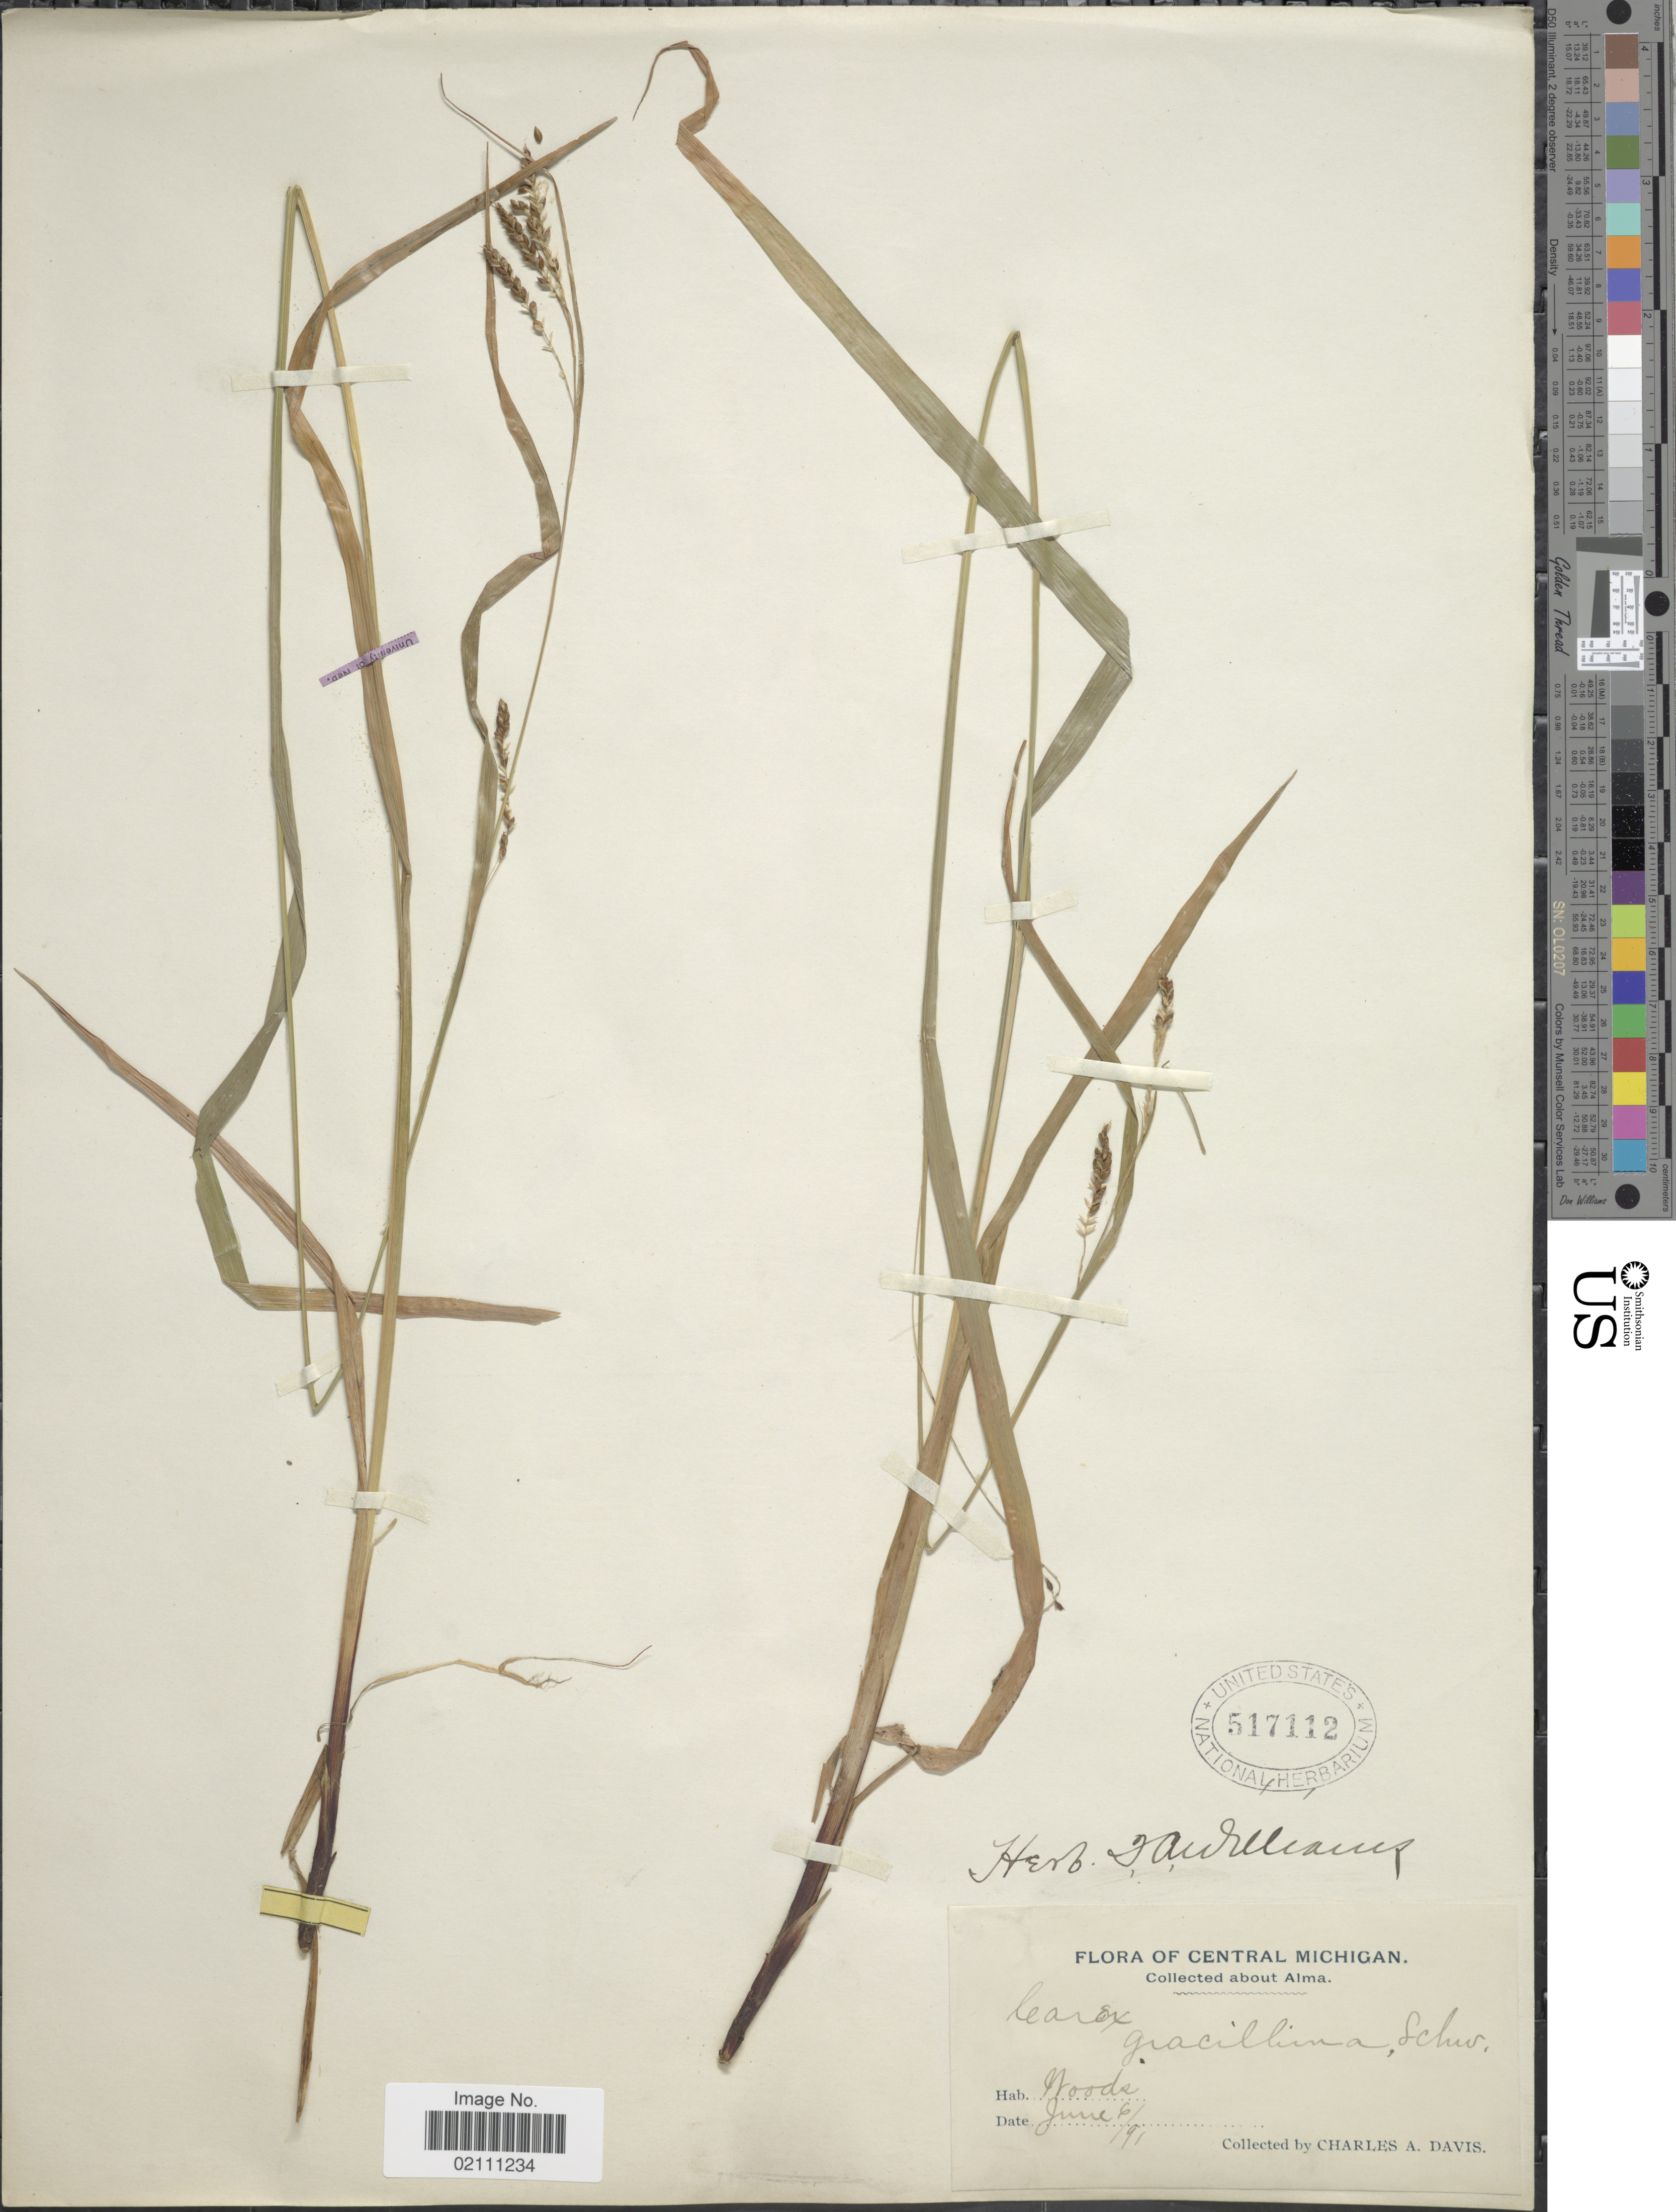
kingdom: Plantae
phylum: Tracheophyta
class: Liliopsida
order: Poales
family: Cyperaceae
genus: Carex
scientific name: Carex gracillima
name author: Schwein.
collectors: C. Davis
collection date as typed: Transcribed d/m/y: 6/6/91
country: United States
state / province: Michigan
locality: Central Michigan, about Alma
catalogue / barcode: US 517112